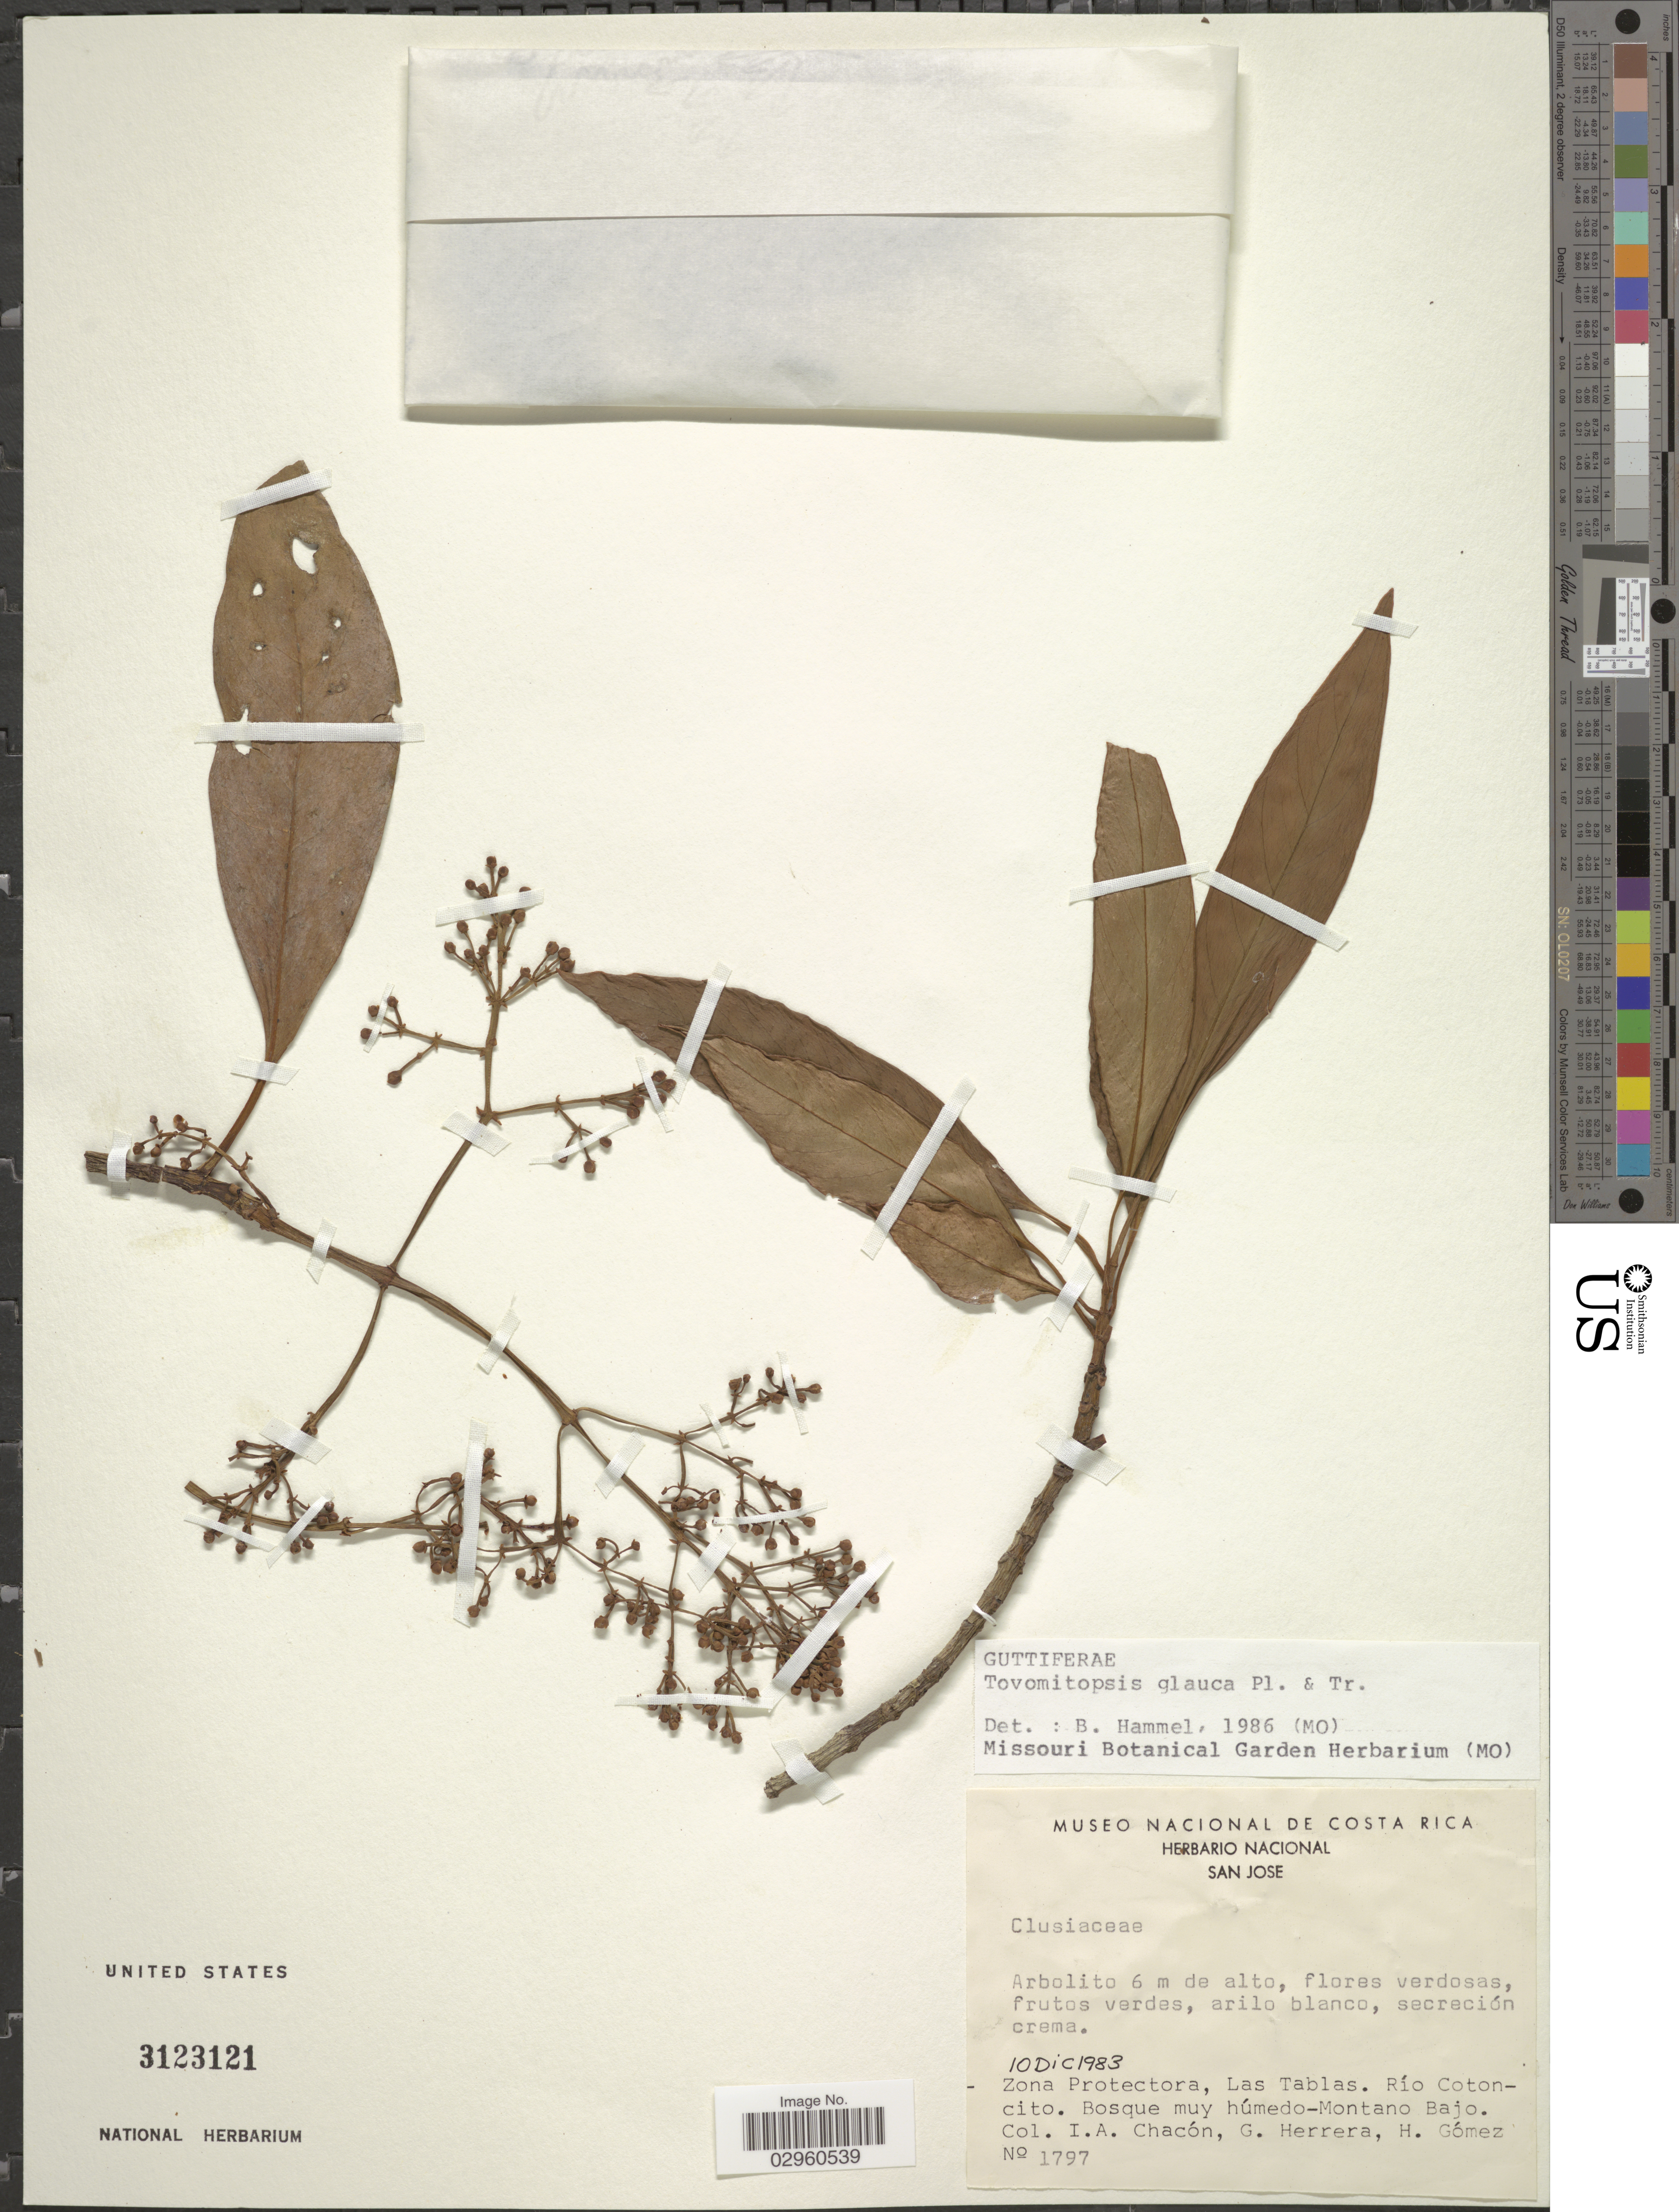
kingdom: Plantae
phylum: Tracheophyta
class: Magnoliopsida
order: Malpighiales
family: Clusiaceae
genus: Chrysochlamys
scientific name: Chrysochlamys glauca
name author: (Oerst. ex Planch. & Triana) Hemsl.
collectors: I. Chacón, G. Herrera & H. Gomez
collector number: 1797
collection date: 1983-12-10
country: Costa Rica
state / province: San José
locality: Zona Protectora, Las Tablas. Río Cotoncito. Bosque muy húmedo-Montano Bajo.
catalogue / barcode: US 3123121